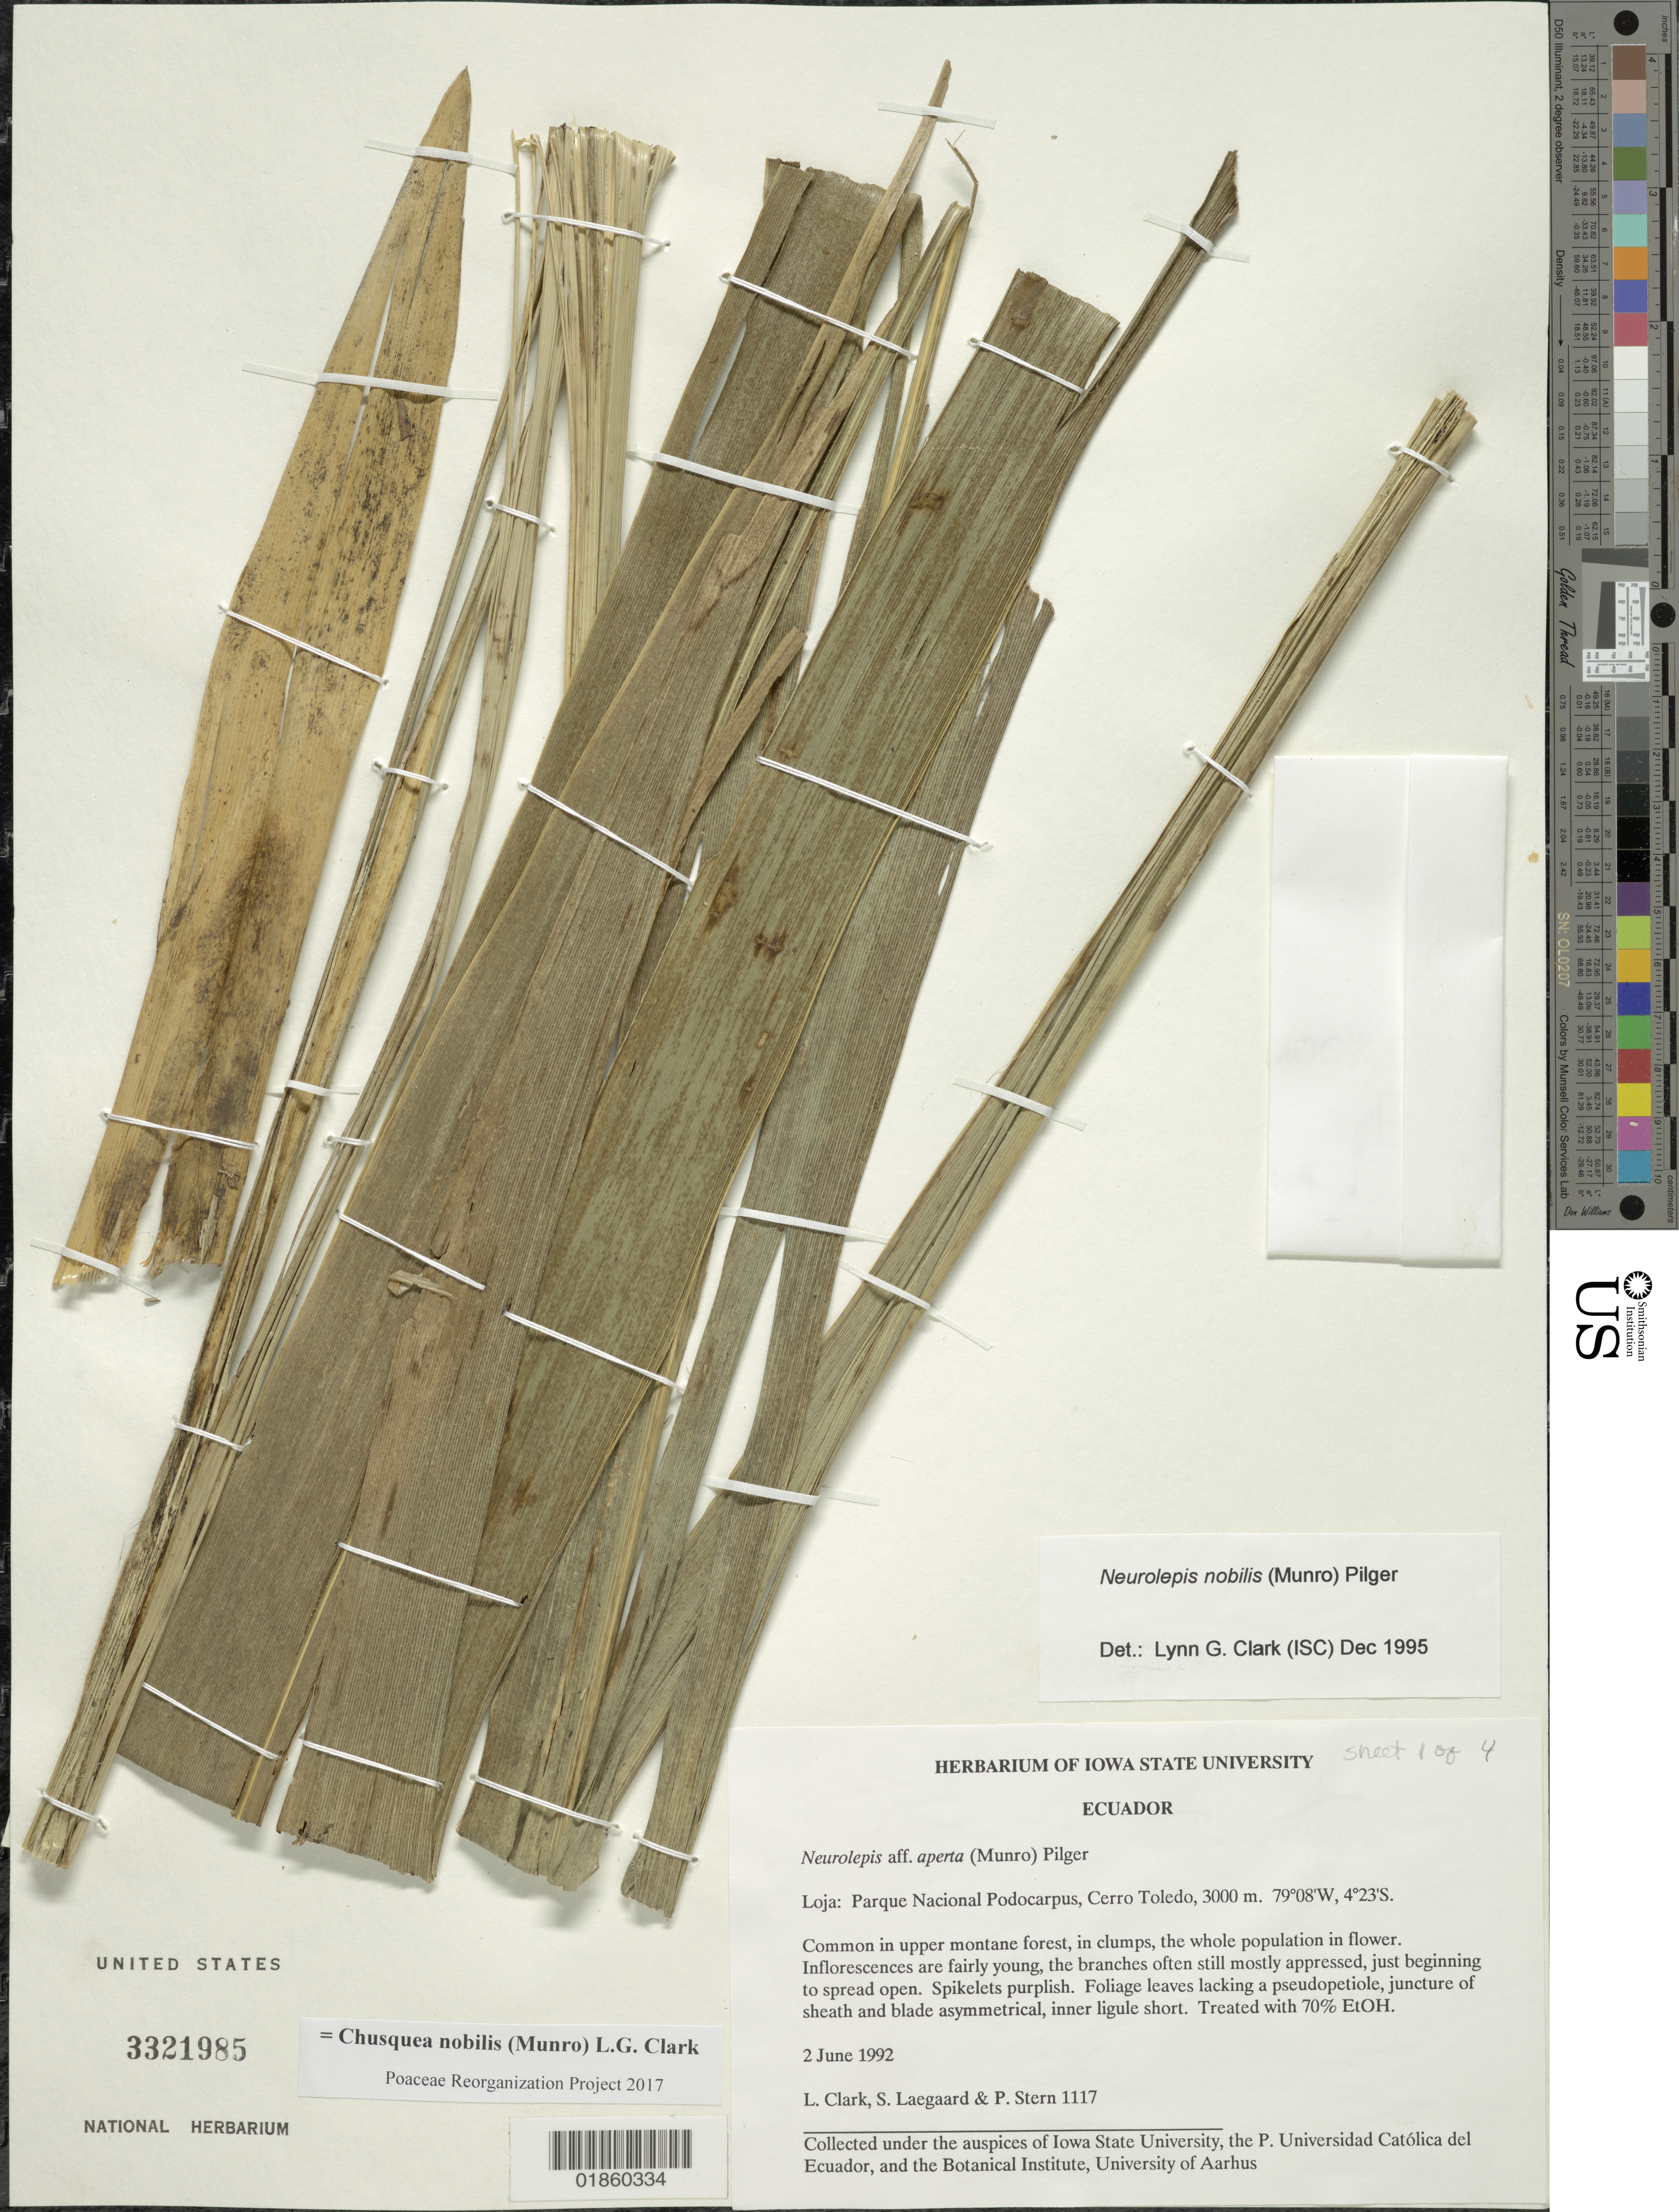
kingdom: Plantae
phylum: Tracheophyta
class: Liliopsida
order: Poales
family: Poaceae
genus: Chusquea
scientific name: Chusquea nobilis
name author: (Munro) L.G. Clark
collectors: L. G. Clark, S. Lægaard & P. Stern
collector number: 1117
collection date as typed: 02 Jun 1992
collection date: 1992-06-02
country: Ecuador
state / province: Loja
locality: Parque Nacional de Podocarpus, Cerro Toledo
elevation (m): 3000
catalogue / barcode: US 3321985